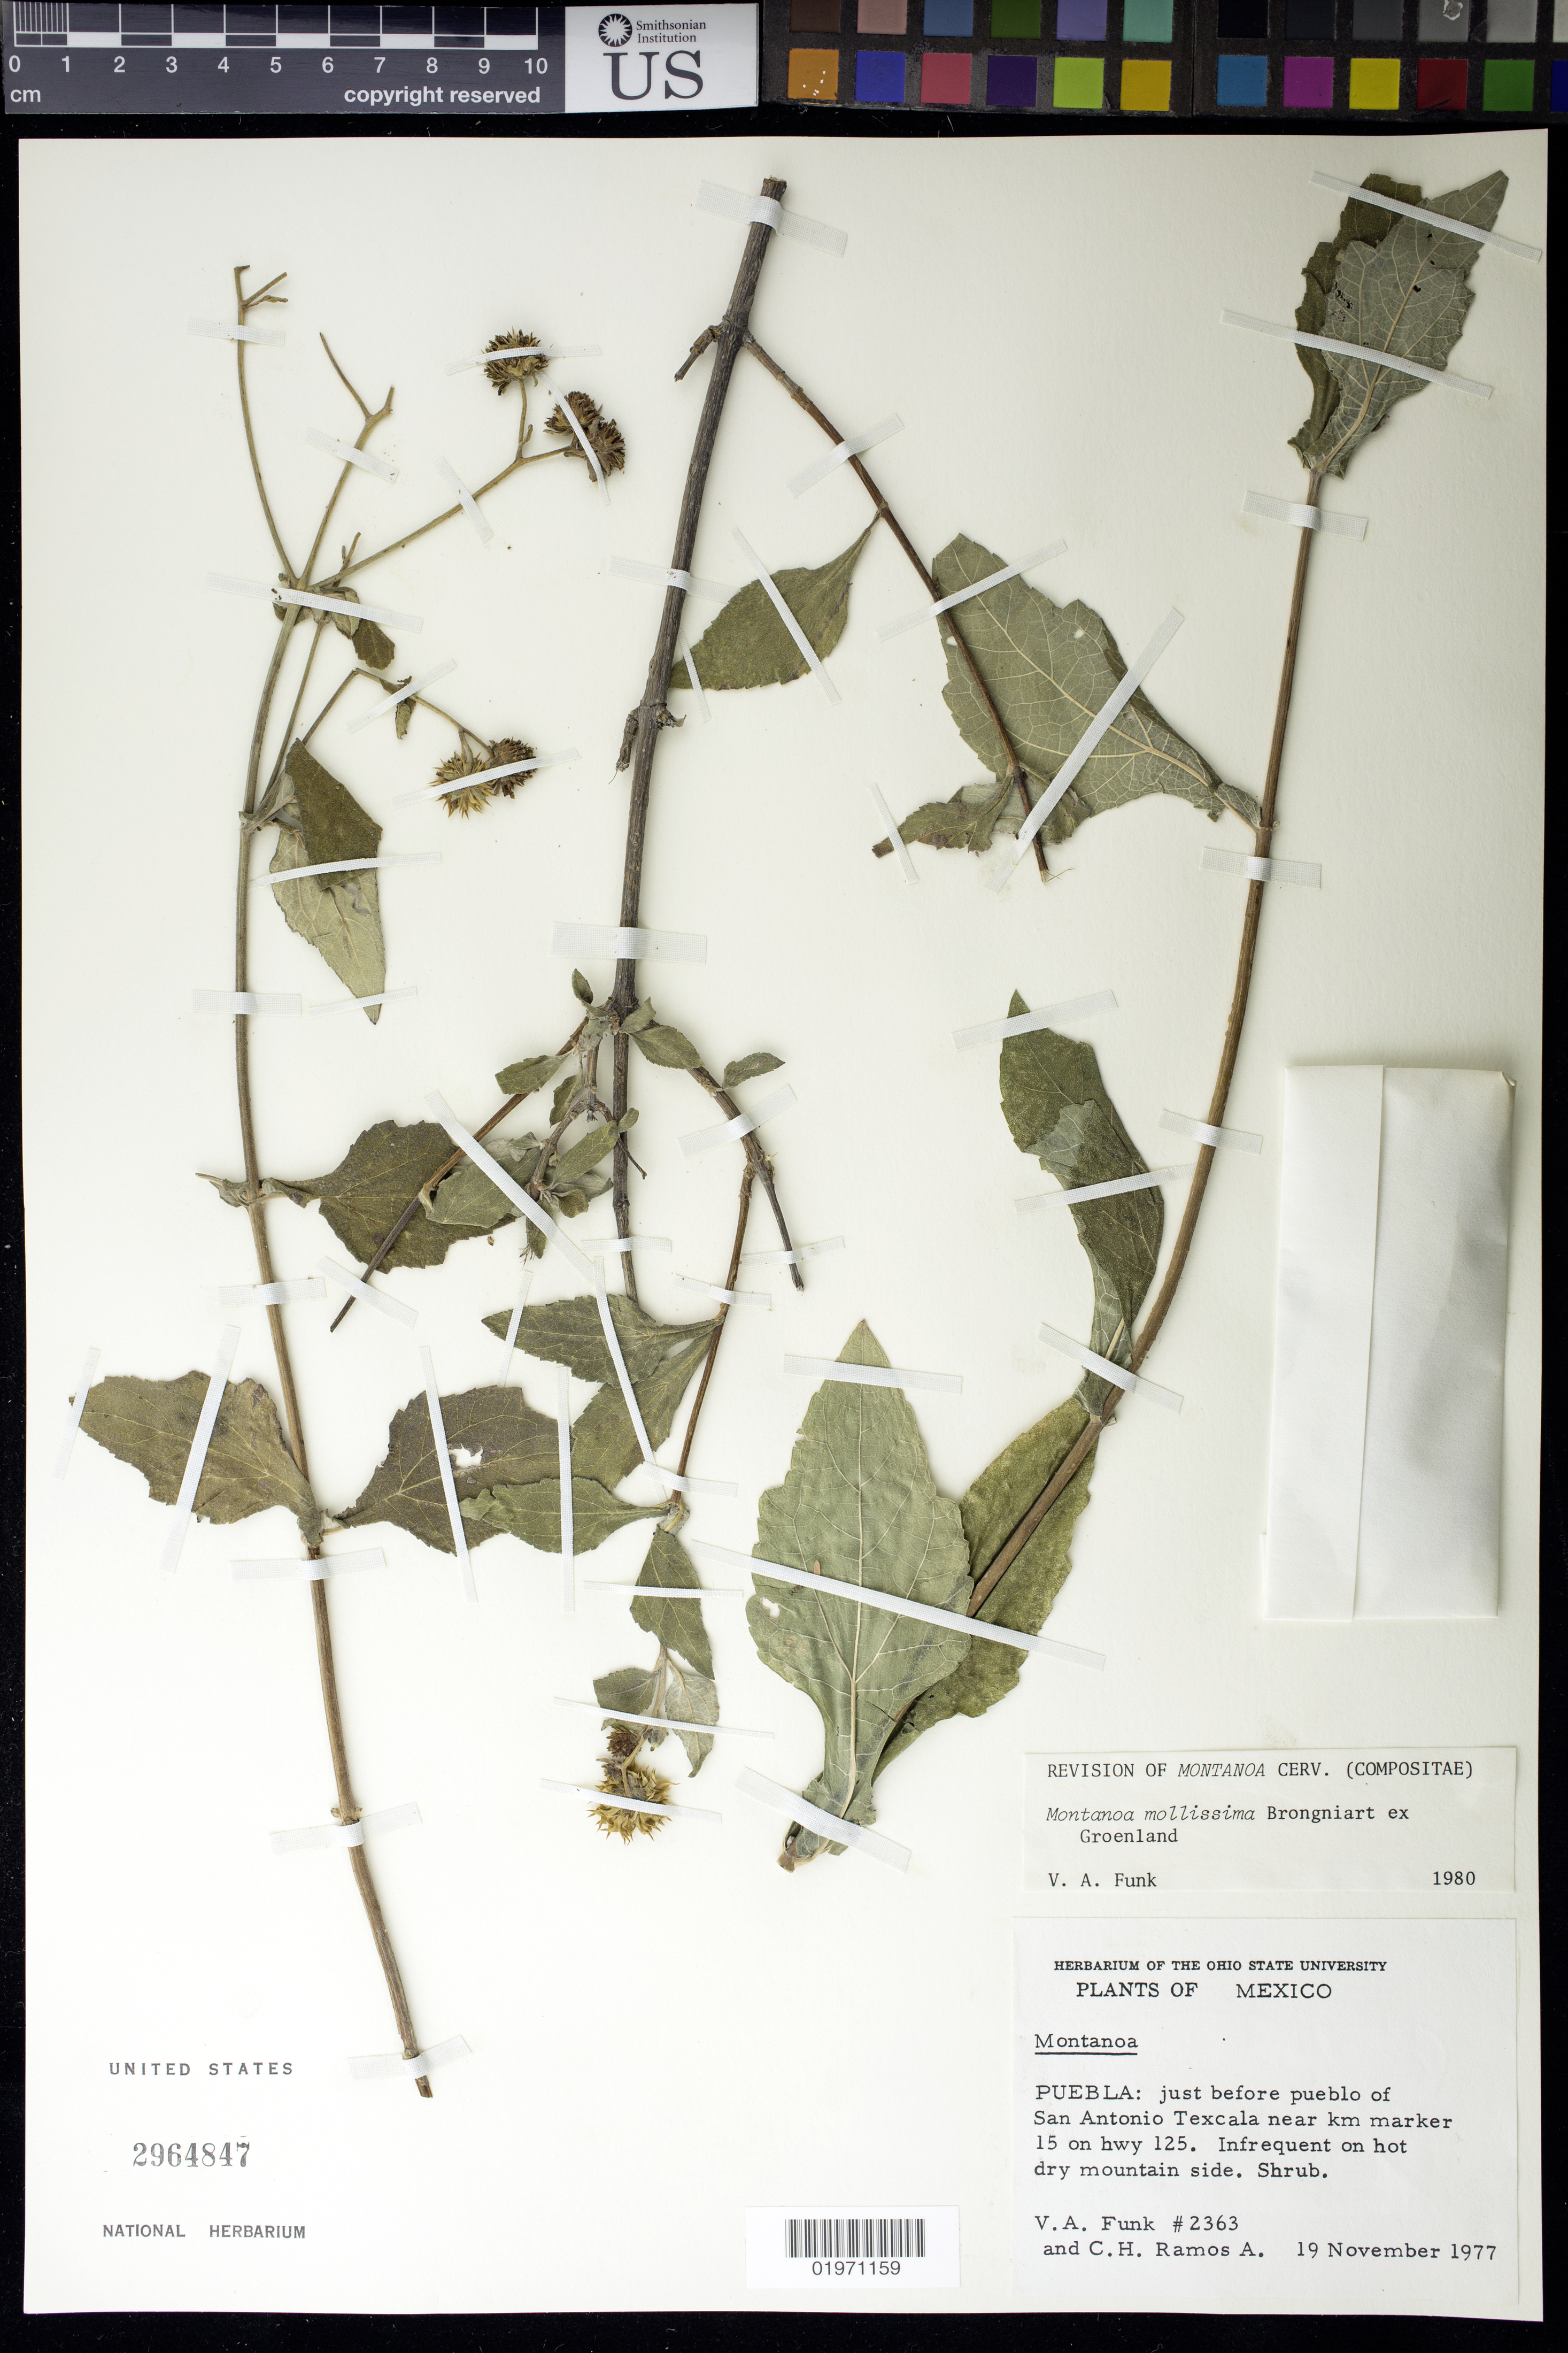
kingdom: Plantae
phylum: Tracheophyta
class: Magnoliopsida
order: Asterales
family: Asteraceae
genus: Montanoa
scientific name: Montanoa mollissima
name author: Brongn. ex Groenland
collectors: V. Funk & C. H. Ramos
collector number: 2363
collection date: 1977-11-19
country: Mexico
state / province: Puebla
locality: Puebla: just before pueblo of San Antonio Texcala near km marker 15 on hwy 125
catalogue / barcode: US 2964847